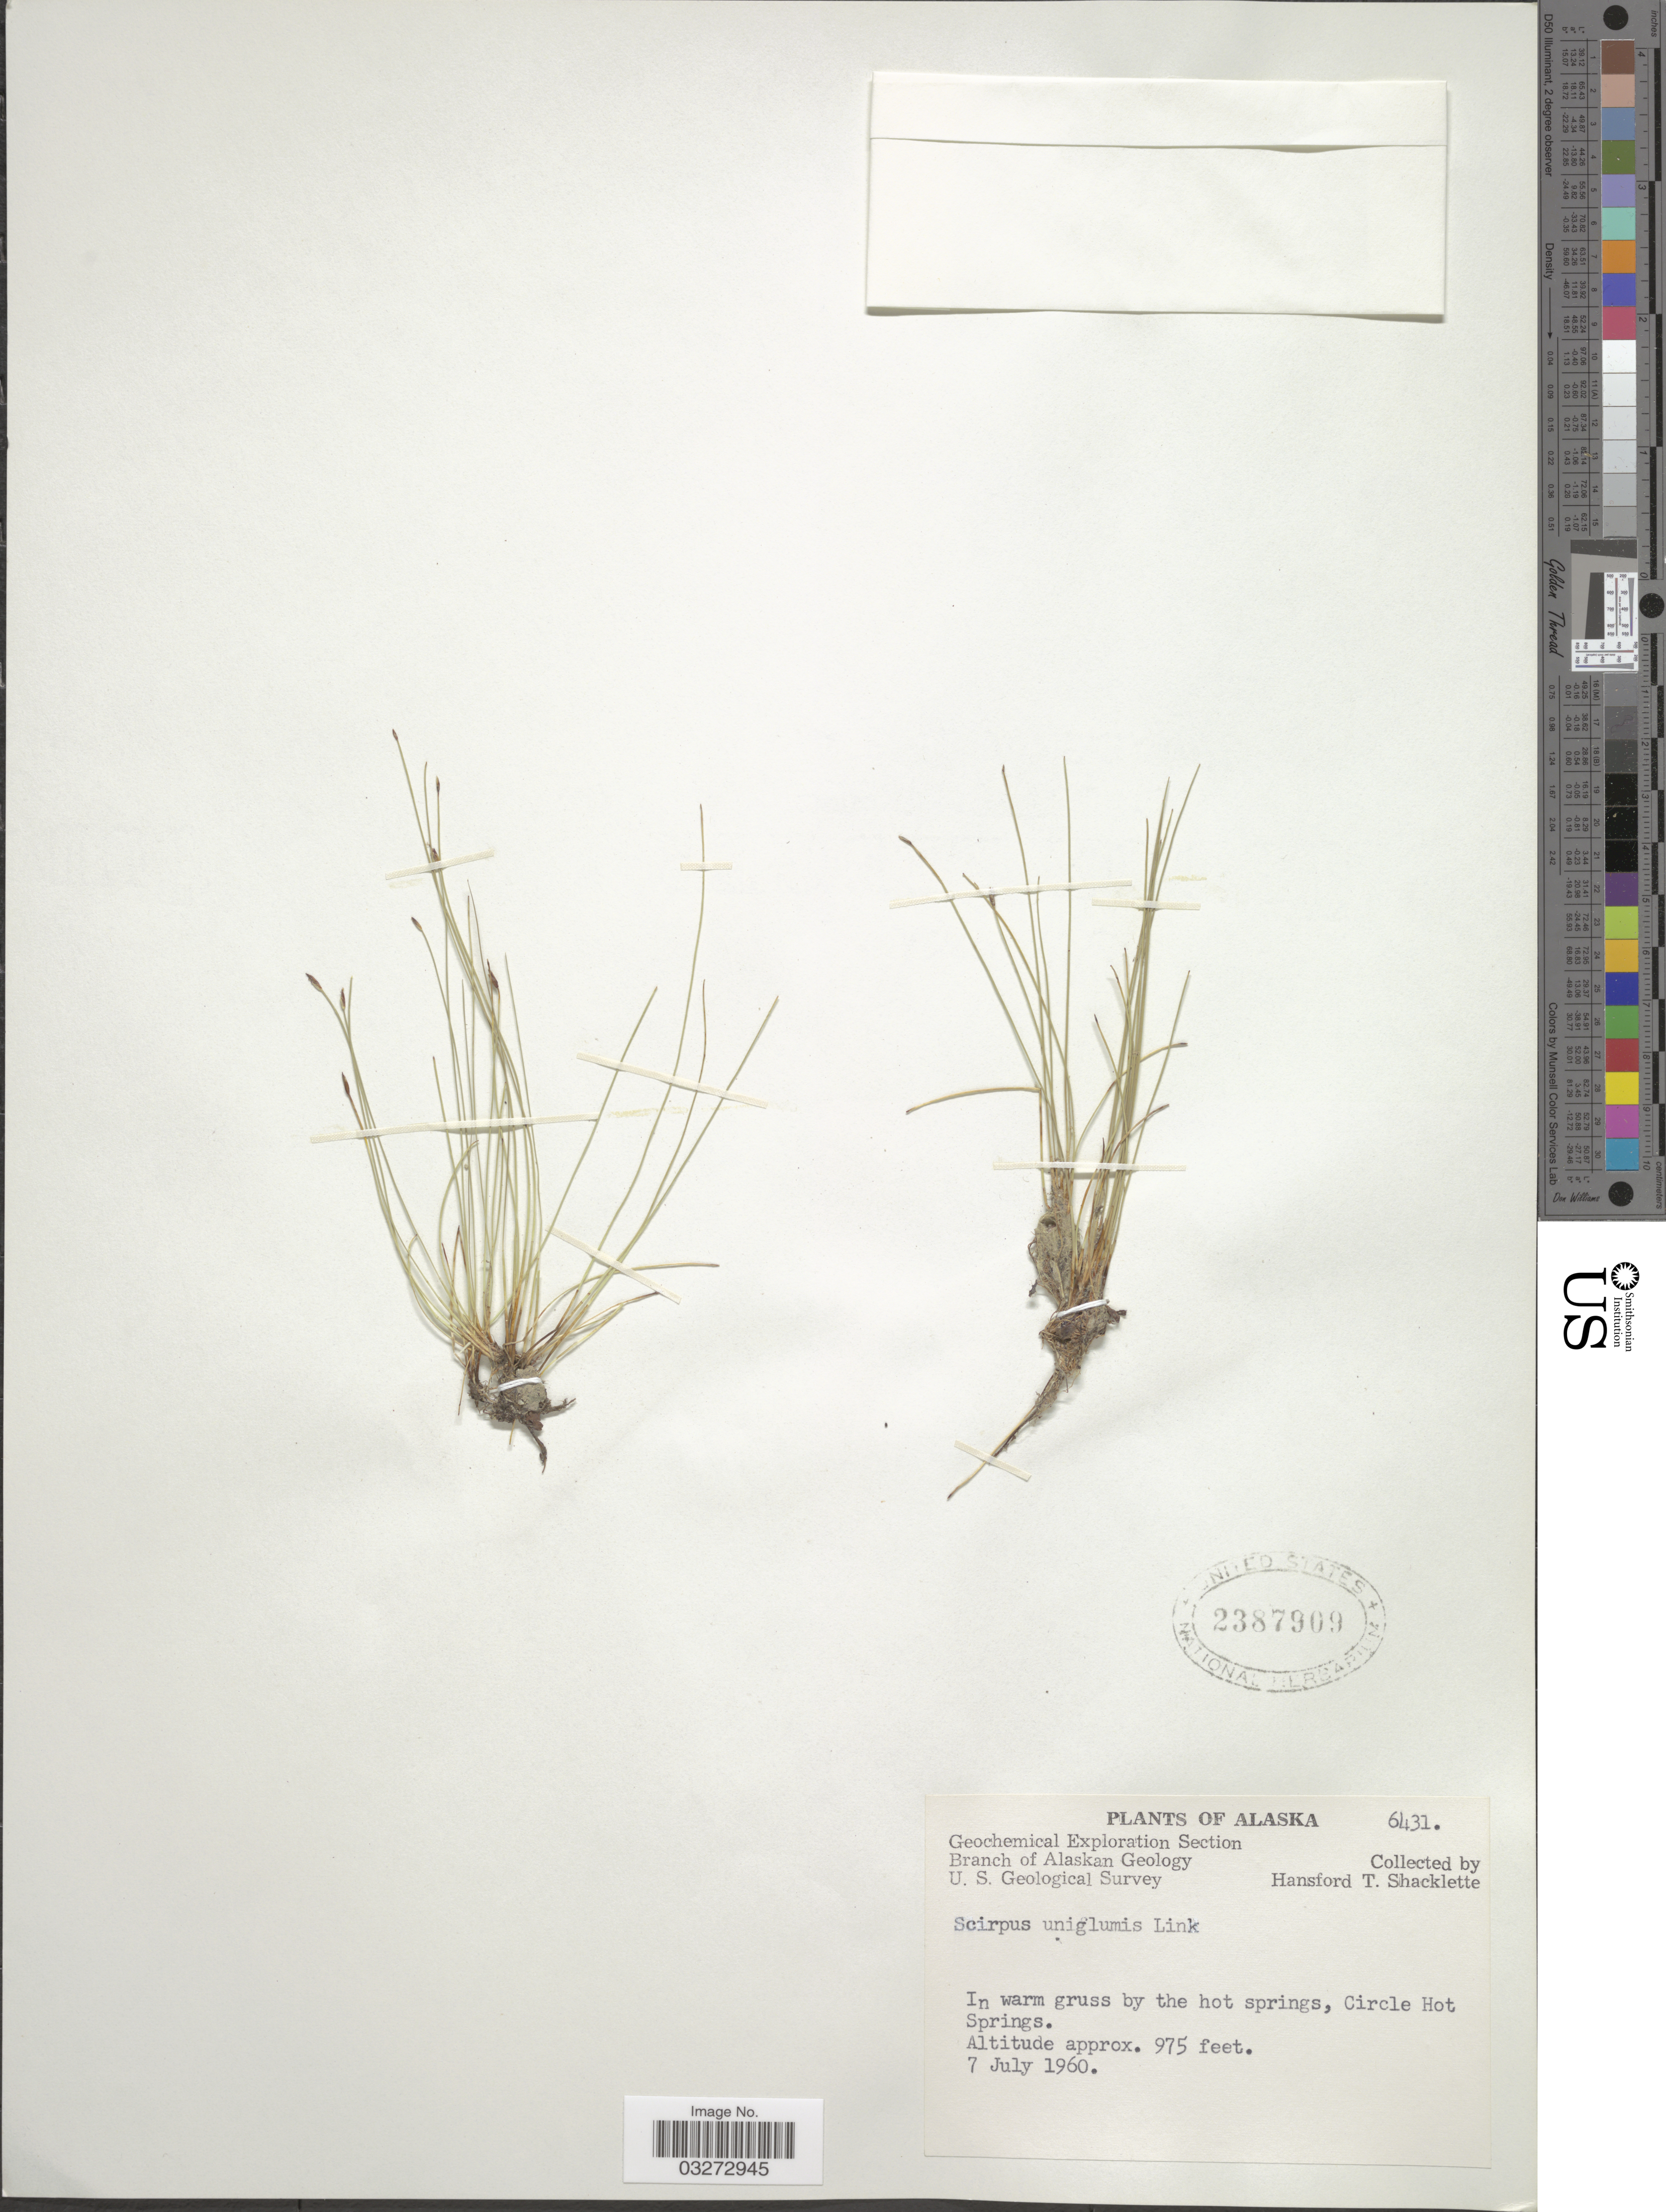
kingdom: Plantae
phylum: Tracheophyta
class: Liliopsida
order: Poales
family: Cyperaceae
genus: Eleocharis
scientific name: Eleocharis uniglumis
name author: (Link) Schult.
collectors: H. Shacklette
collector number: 6431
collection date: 1960-07-07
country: United States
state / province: Alaska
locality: Circle Hot Springs.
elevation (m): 297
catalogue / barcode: US 2387909